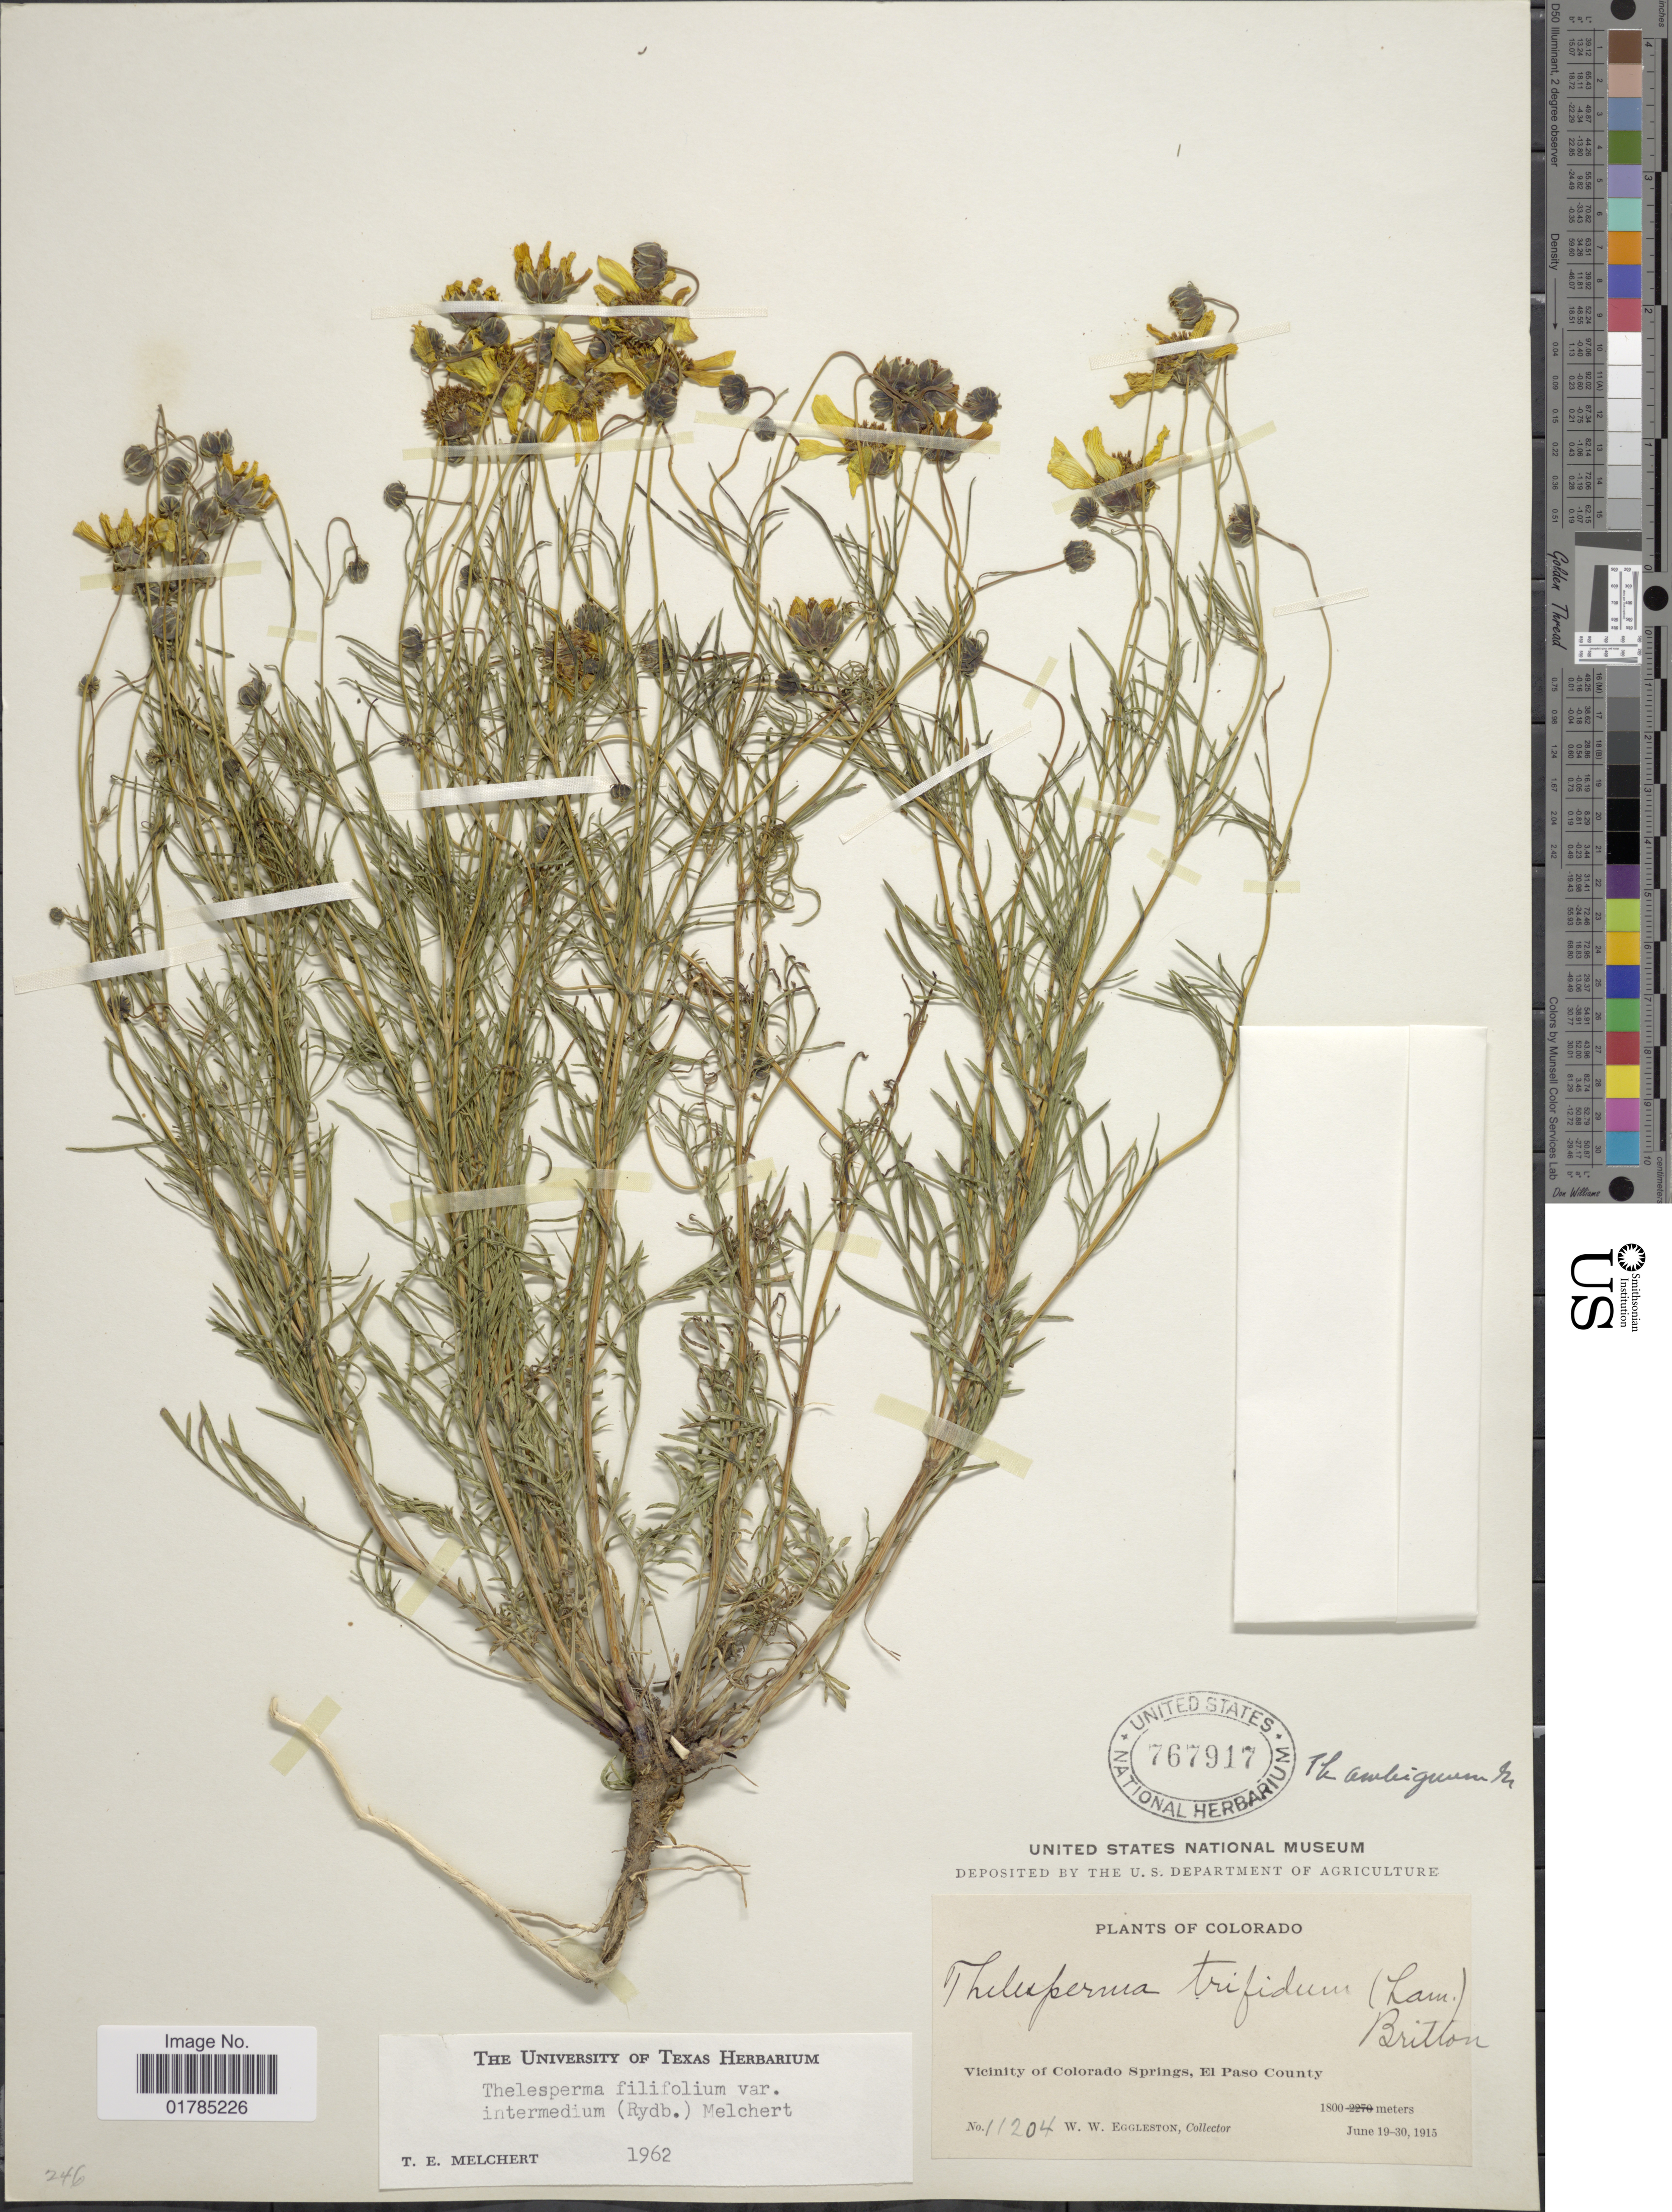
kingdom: Plantae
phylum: Tracheophyta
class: Magnoliopsida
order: Asterales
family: Asteraceae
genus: Thelesperma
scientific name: Thelesperma filifolium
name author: (Hook.) A. Gray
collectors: W. W. Eggleston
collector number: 11204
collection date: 1915-06-19/1915-06-30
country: United States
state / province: Colorado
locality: Vicinity of Colorado Springs, El Paso County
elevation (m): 1800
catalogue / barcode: US 767917